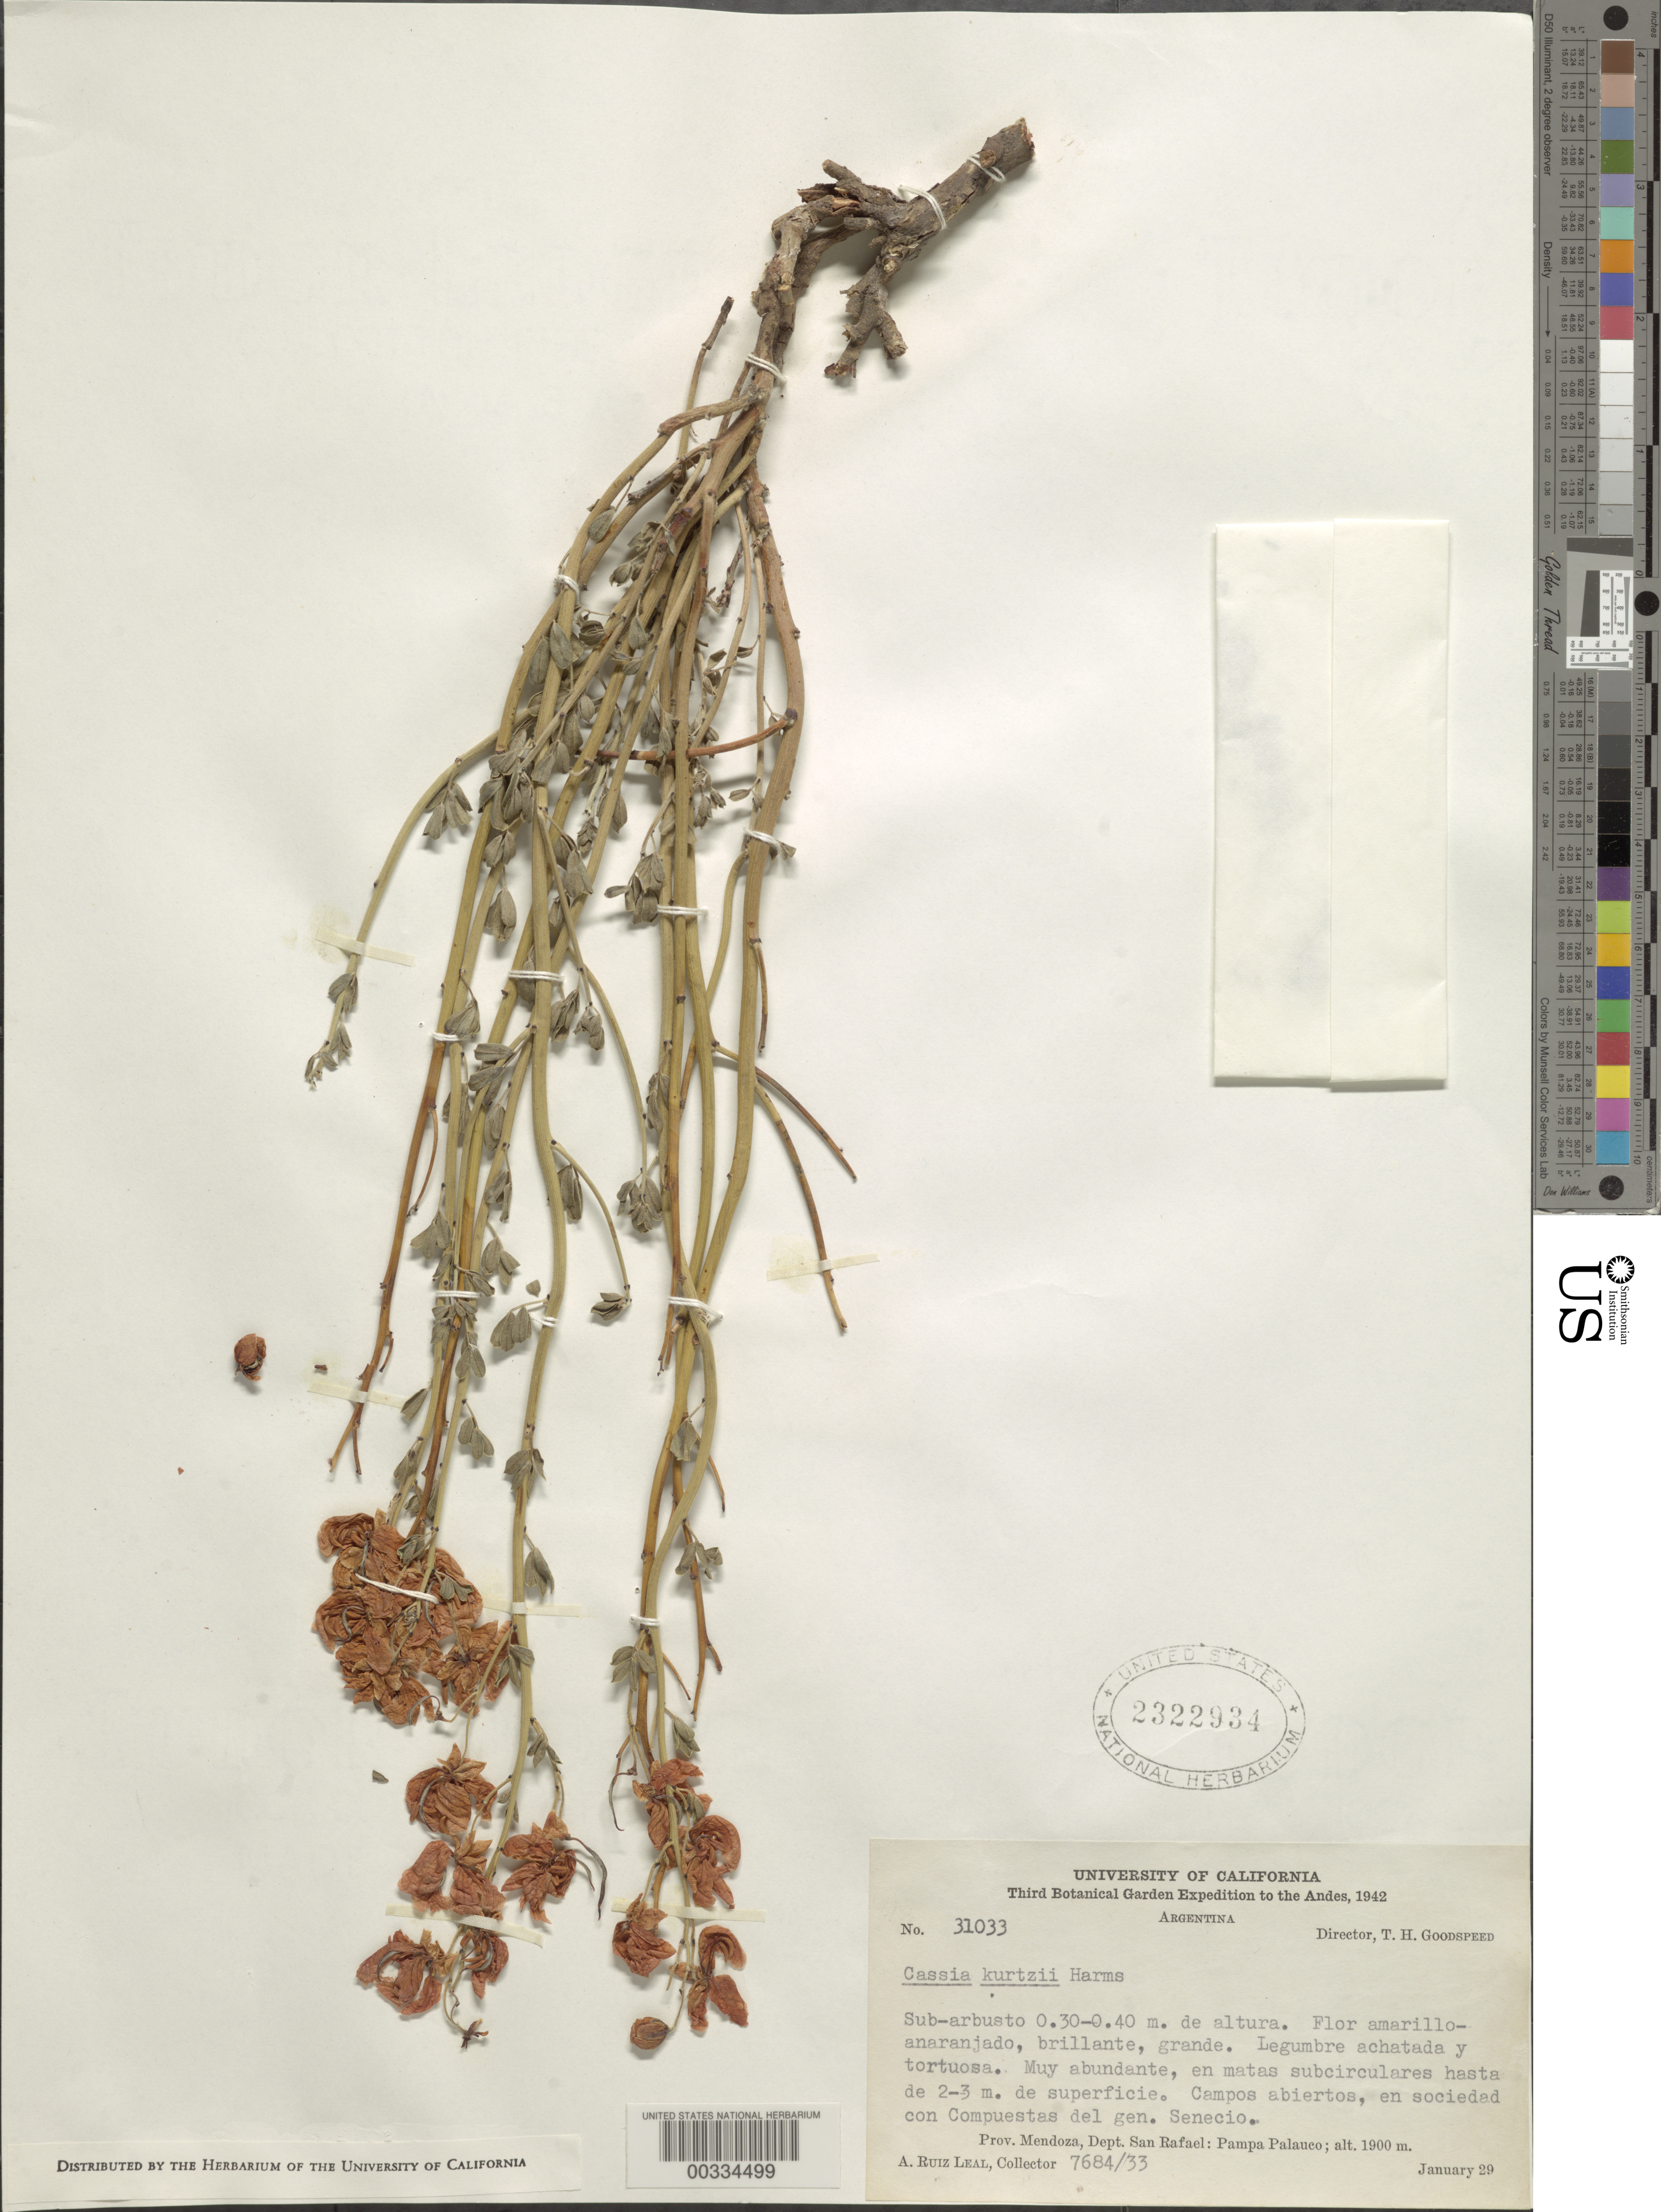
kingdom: Plantae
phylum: Tracheophyta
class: Magnoliopsida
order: Fabales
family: Fabaceae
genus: Senna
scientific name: Senna kurtzii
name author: (Harms) H.S. Irwin & Barneby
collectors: A. R. Leal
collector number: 7684/33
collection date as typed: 29 Jan 1942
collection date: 1942-01-29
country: Argentina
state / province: Mendoza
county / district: San Rafael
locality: Pampa Palauco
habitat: Open campos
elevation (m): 1900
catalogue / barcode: US 2322934